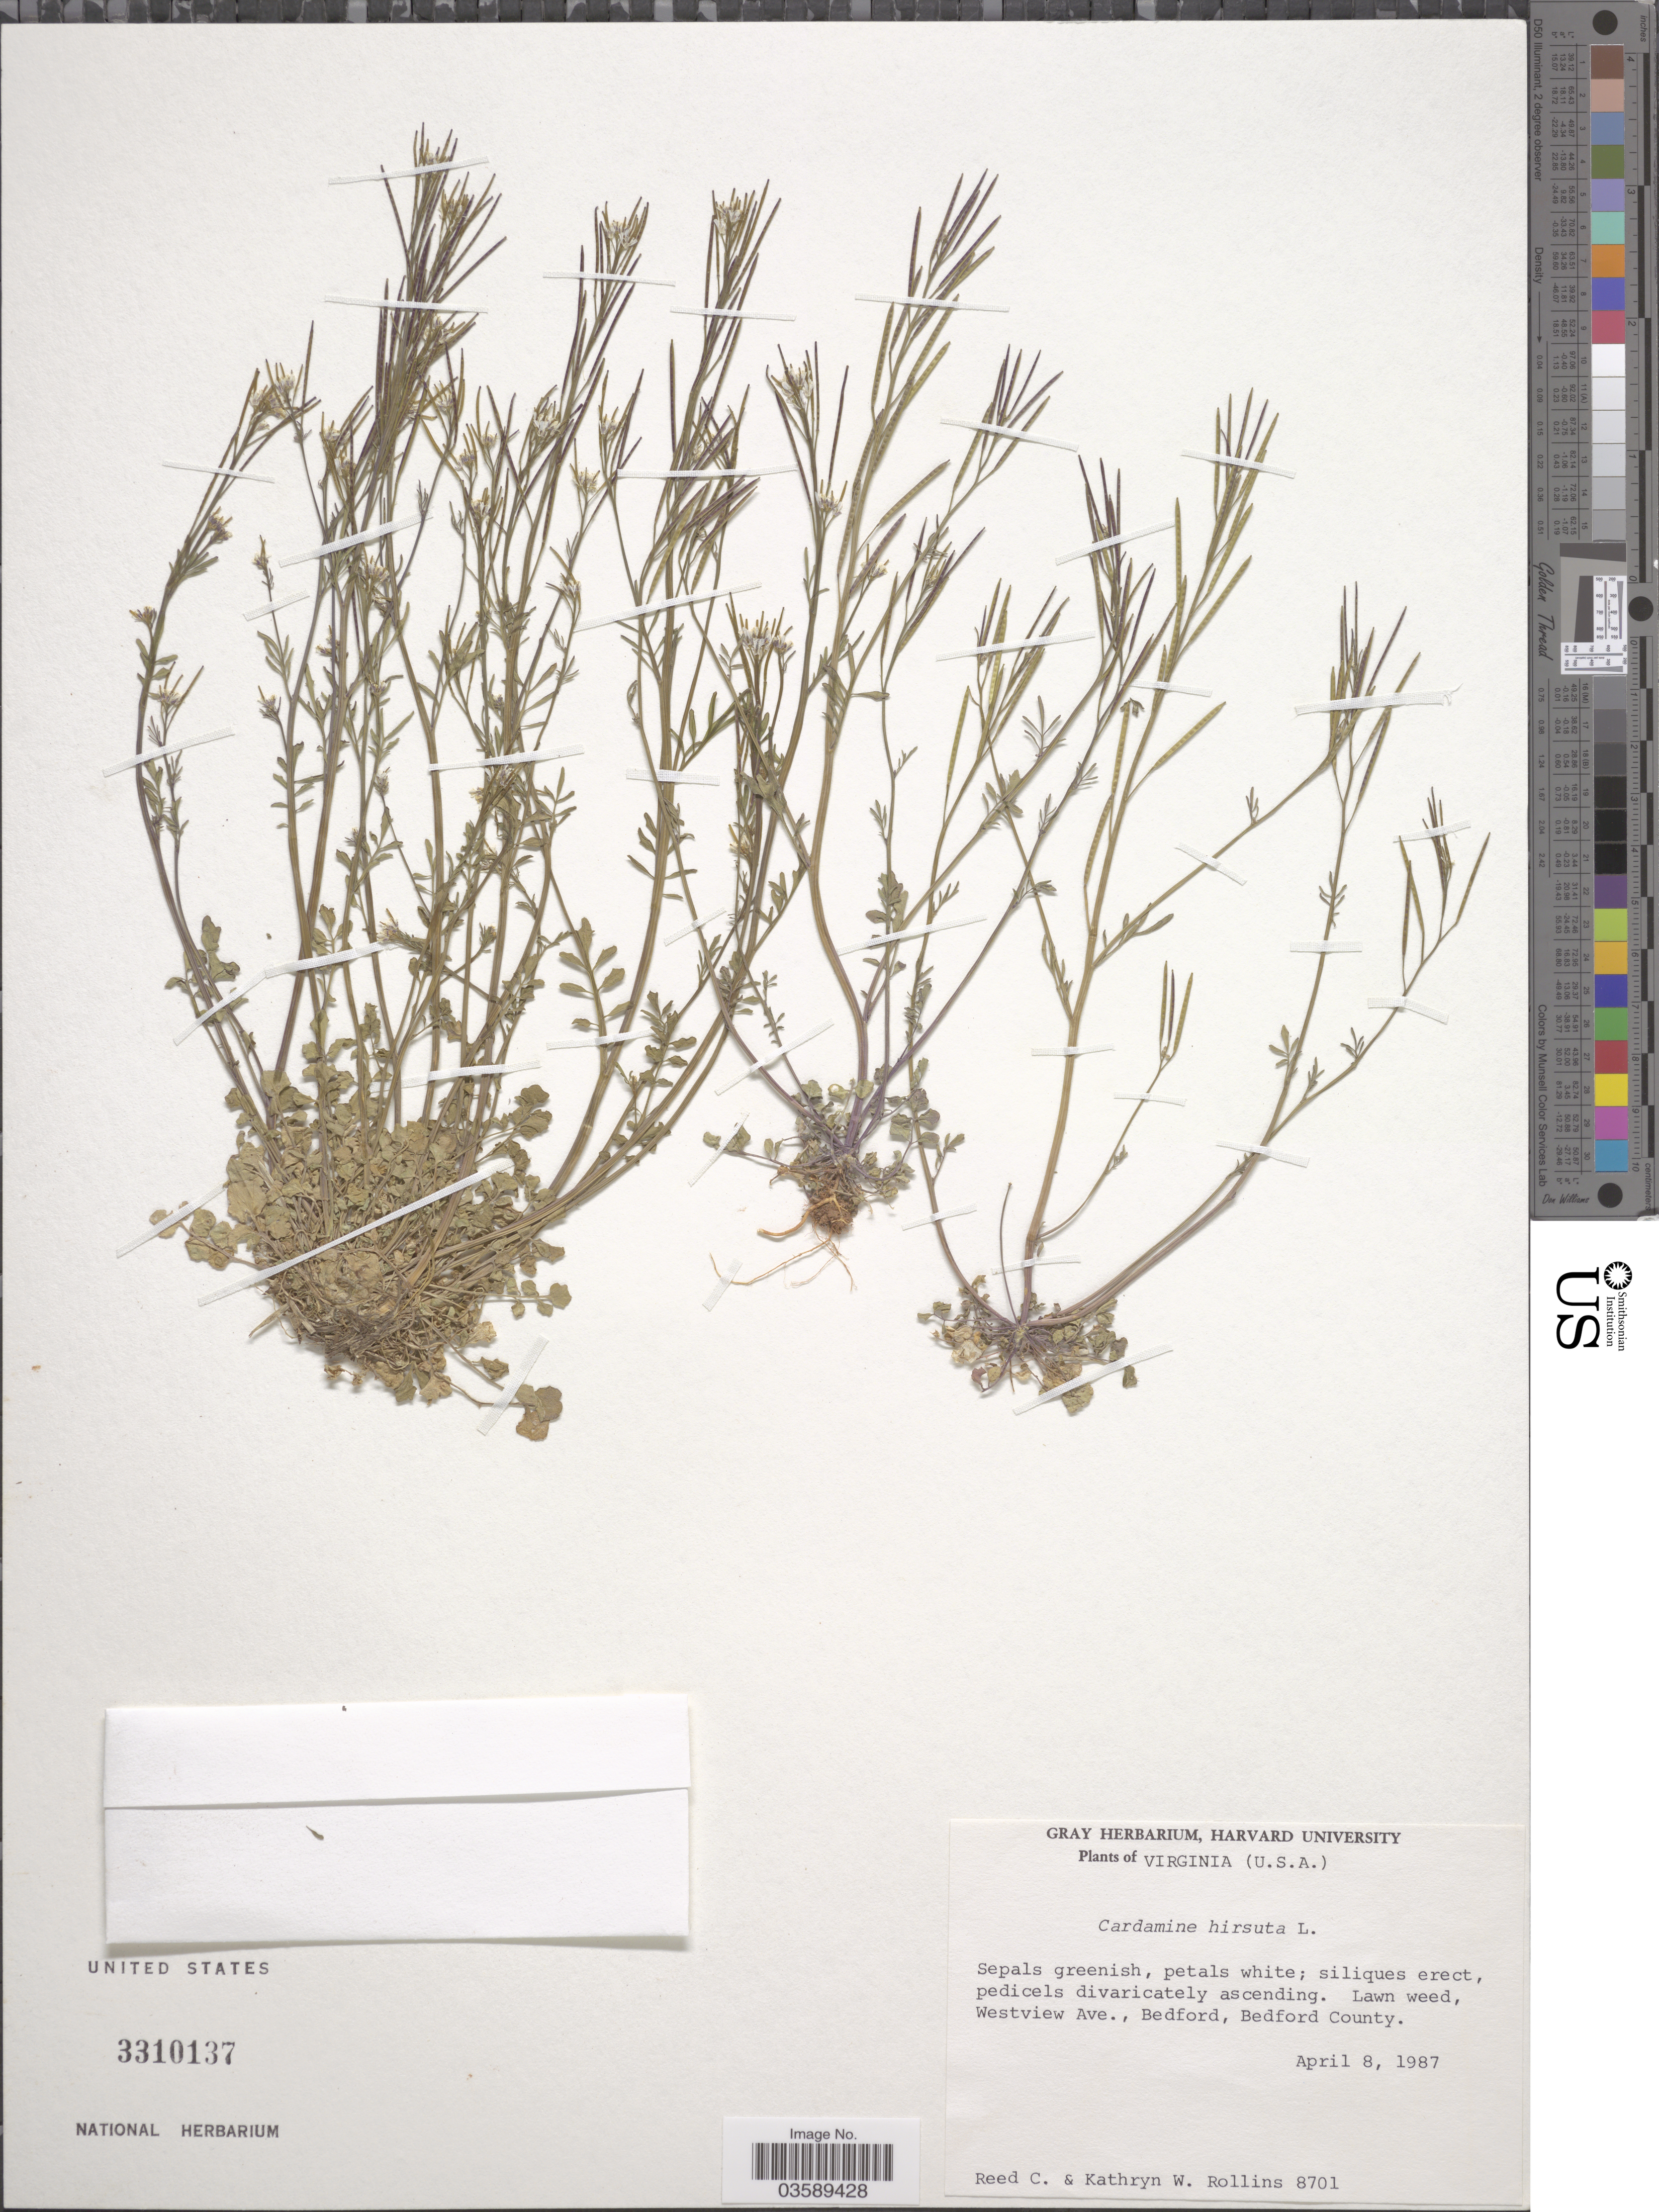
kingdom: Plantae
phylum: Tracheophyta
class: Magnoliopsida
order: Brassicales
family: Brassicaceae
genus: Cardamine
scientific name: Cardamine hirsuta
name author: L.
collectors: R. C. Rollins & K. W. Rollins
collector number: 8701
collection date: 1987-04-08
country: United States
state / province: Virginia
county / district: Bedford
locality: Westview Ave., Bedford County.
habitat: lawn weed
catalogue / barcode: US 3310137